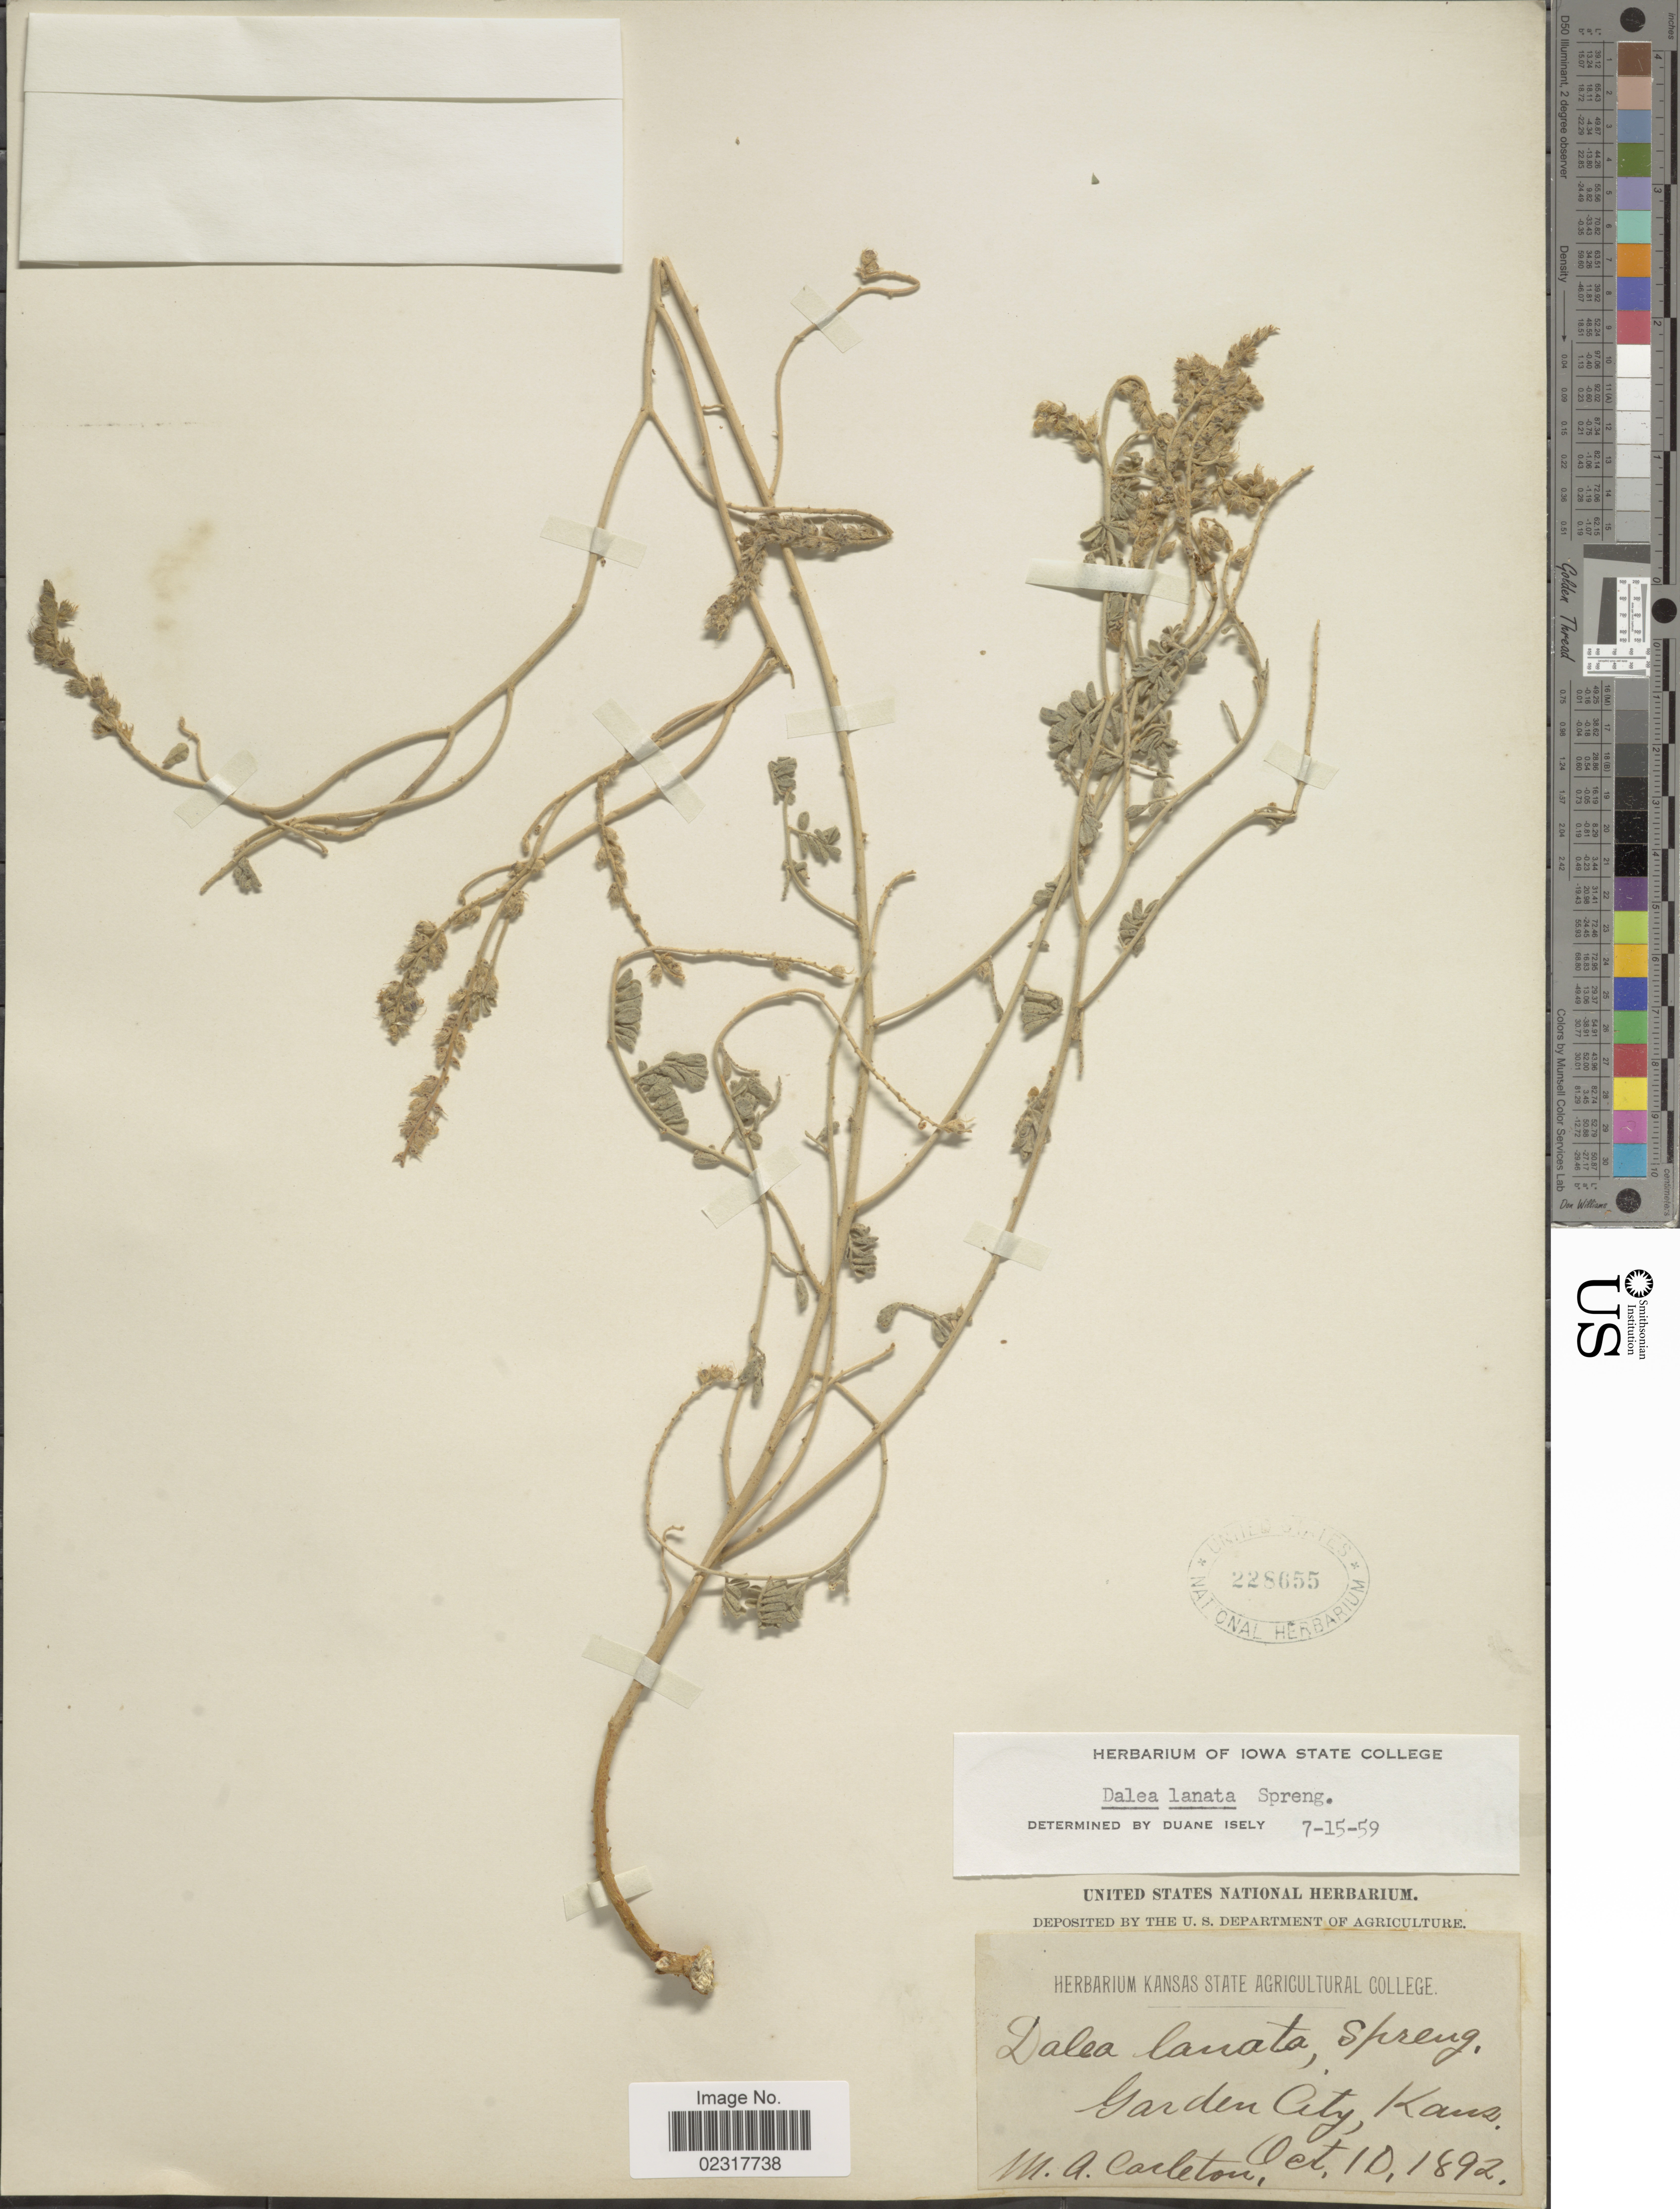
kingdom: Plantae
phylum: Tracheophyta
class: Magnoliopsida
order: Fabales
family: Fabaceae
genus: Dalea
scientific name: Dalea lanata var. lanata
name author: Spreng.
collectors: M. A. Carleton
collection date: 1892-10-10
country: United States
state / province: Kansas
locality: Garden City, Kans.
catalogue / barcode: US 228655